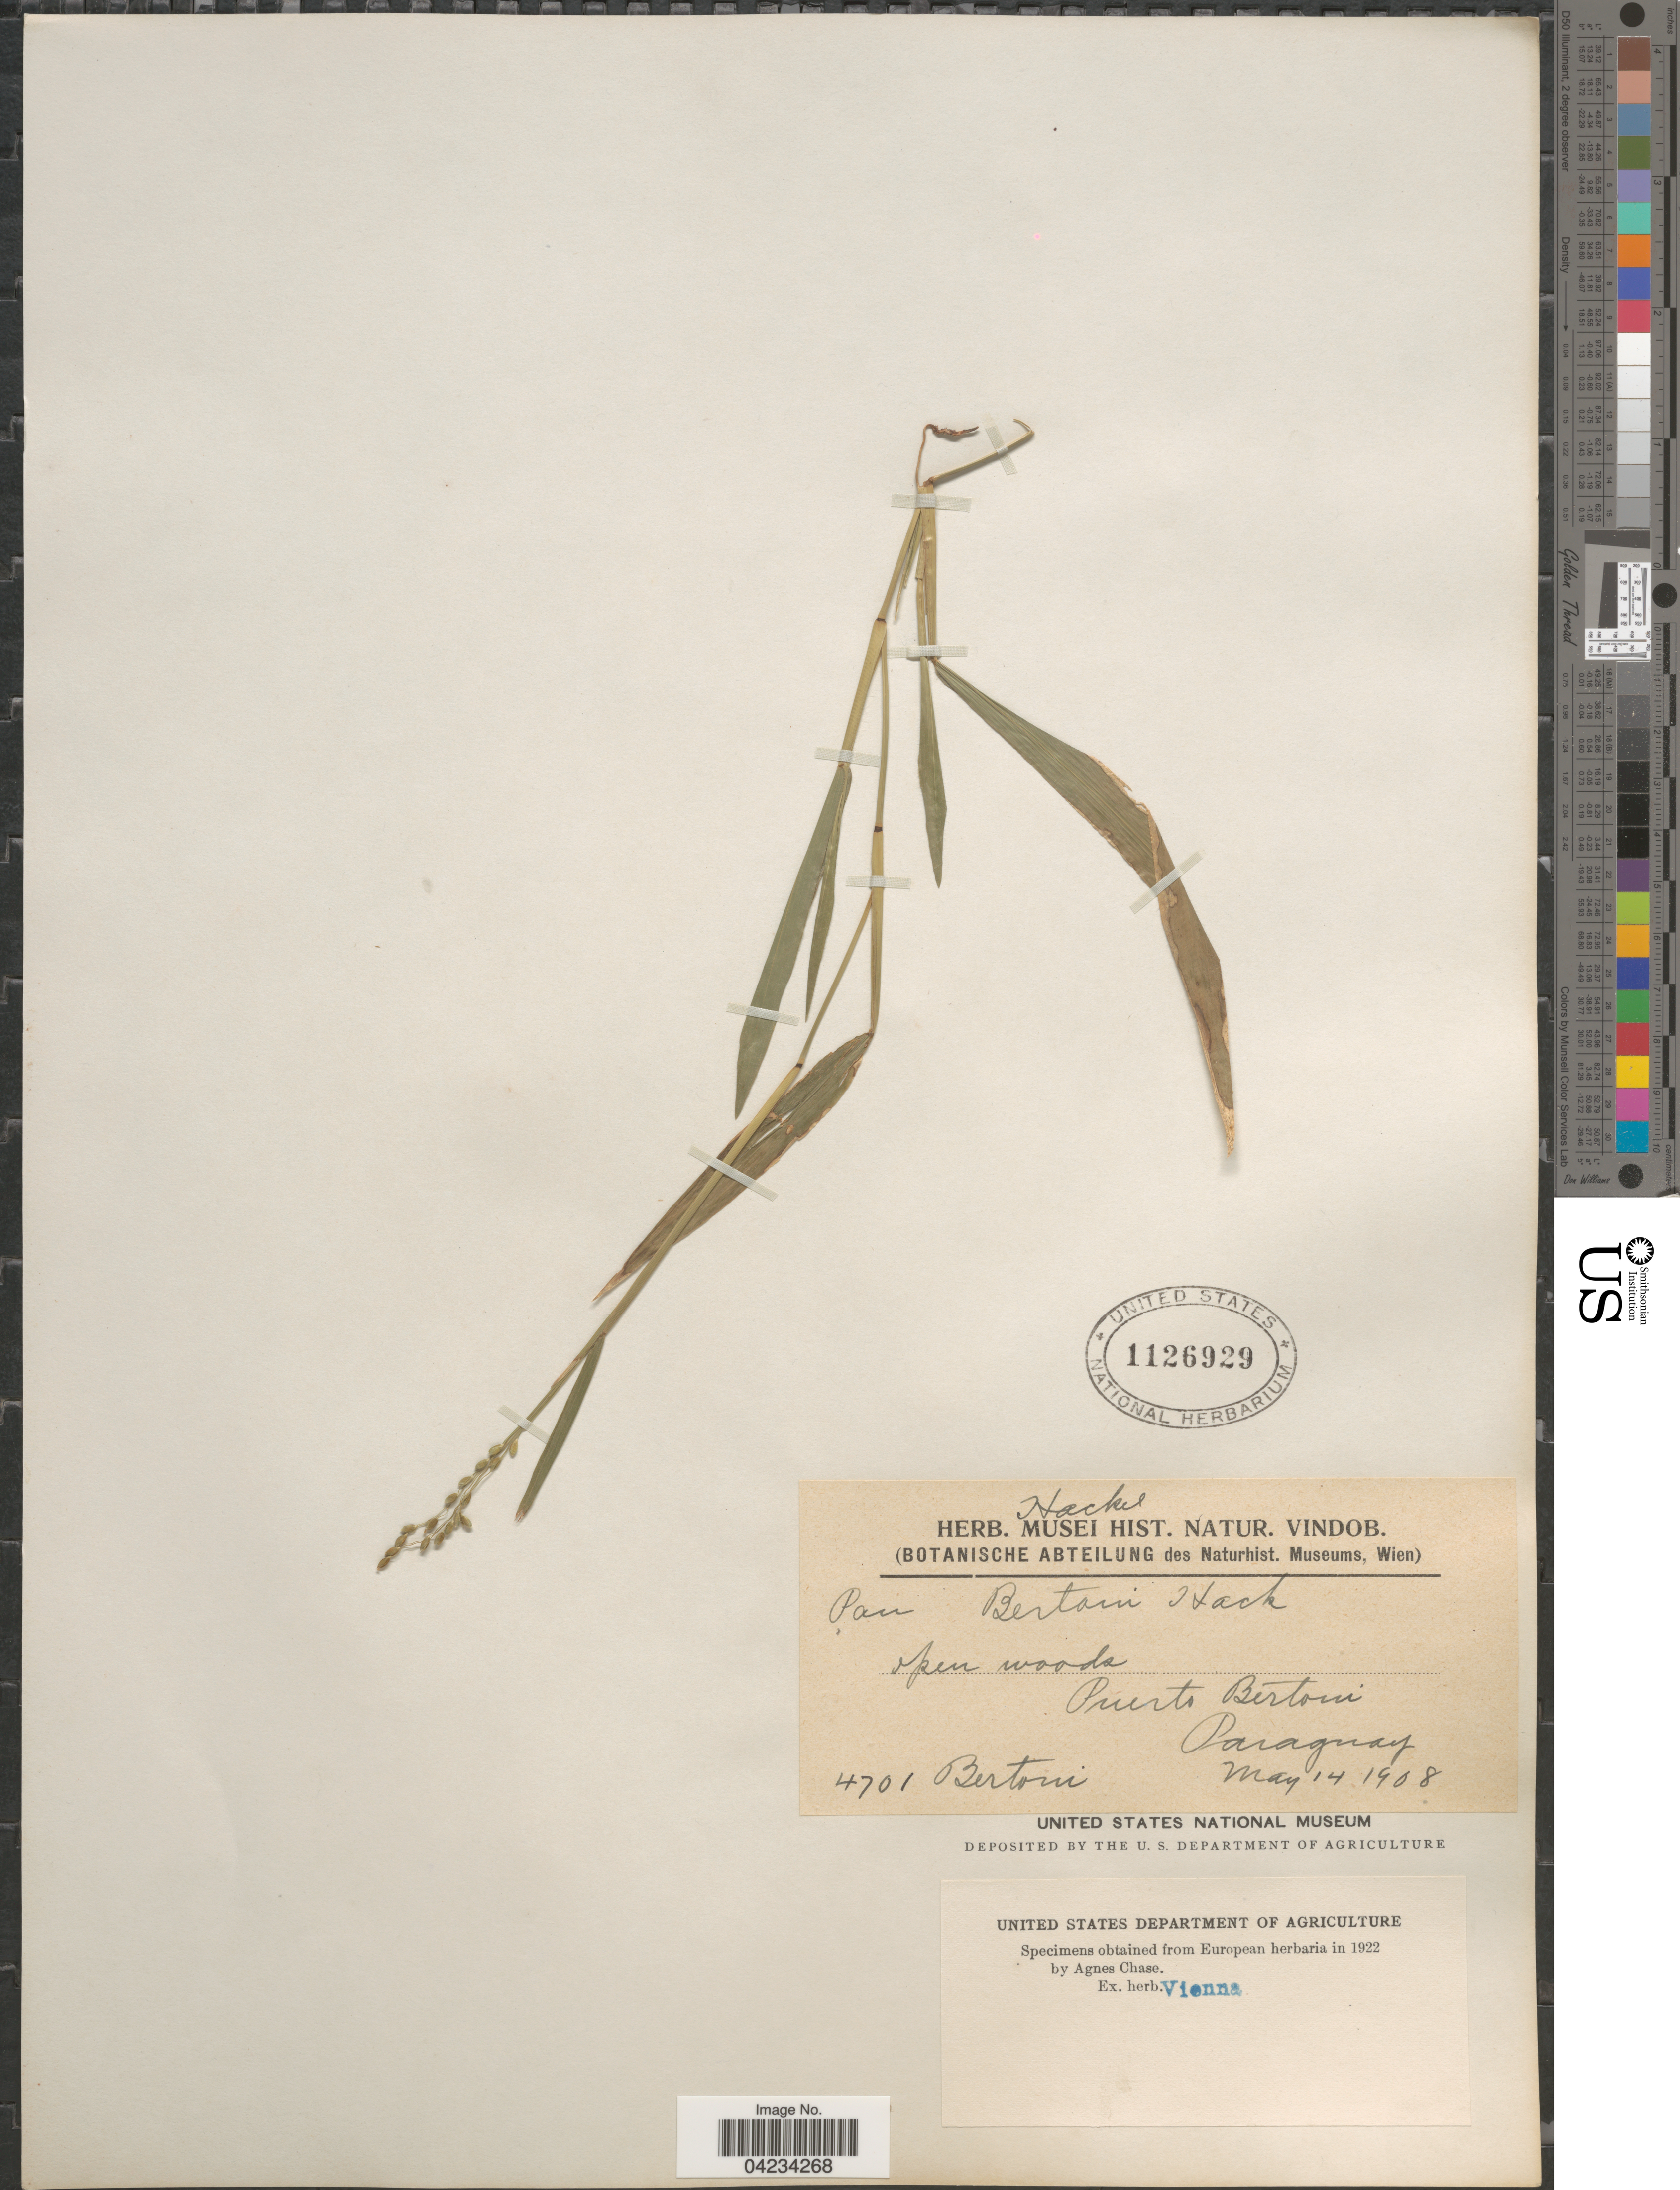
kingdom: Plantae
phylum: Tracheophyta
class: Liliopsida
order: Poales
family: Poaceae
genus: Homolepis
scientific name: Homolepis villaricensis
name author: (Mez) Zuloaga & Soderstr.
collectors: -- Bertoni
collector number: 4701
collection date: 1908-05-14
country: Paraguay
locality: Puerto Bertoni.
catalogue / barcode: US 1126929